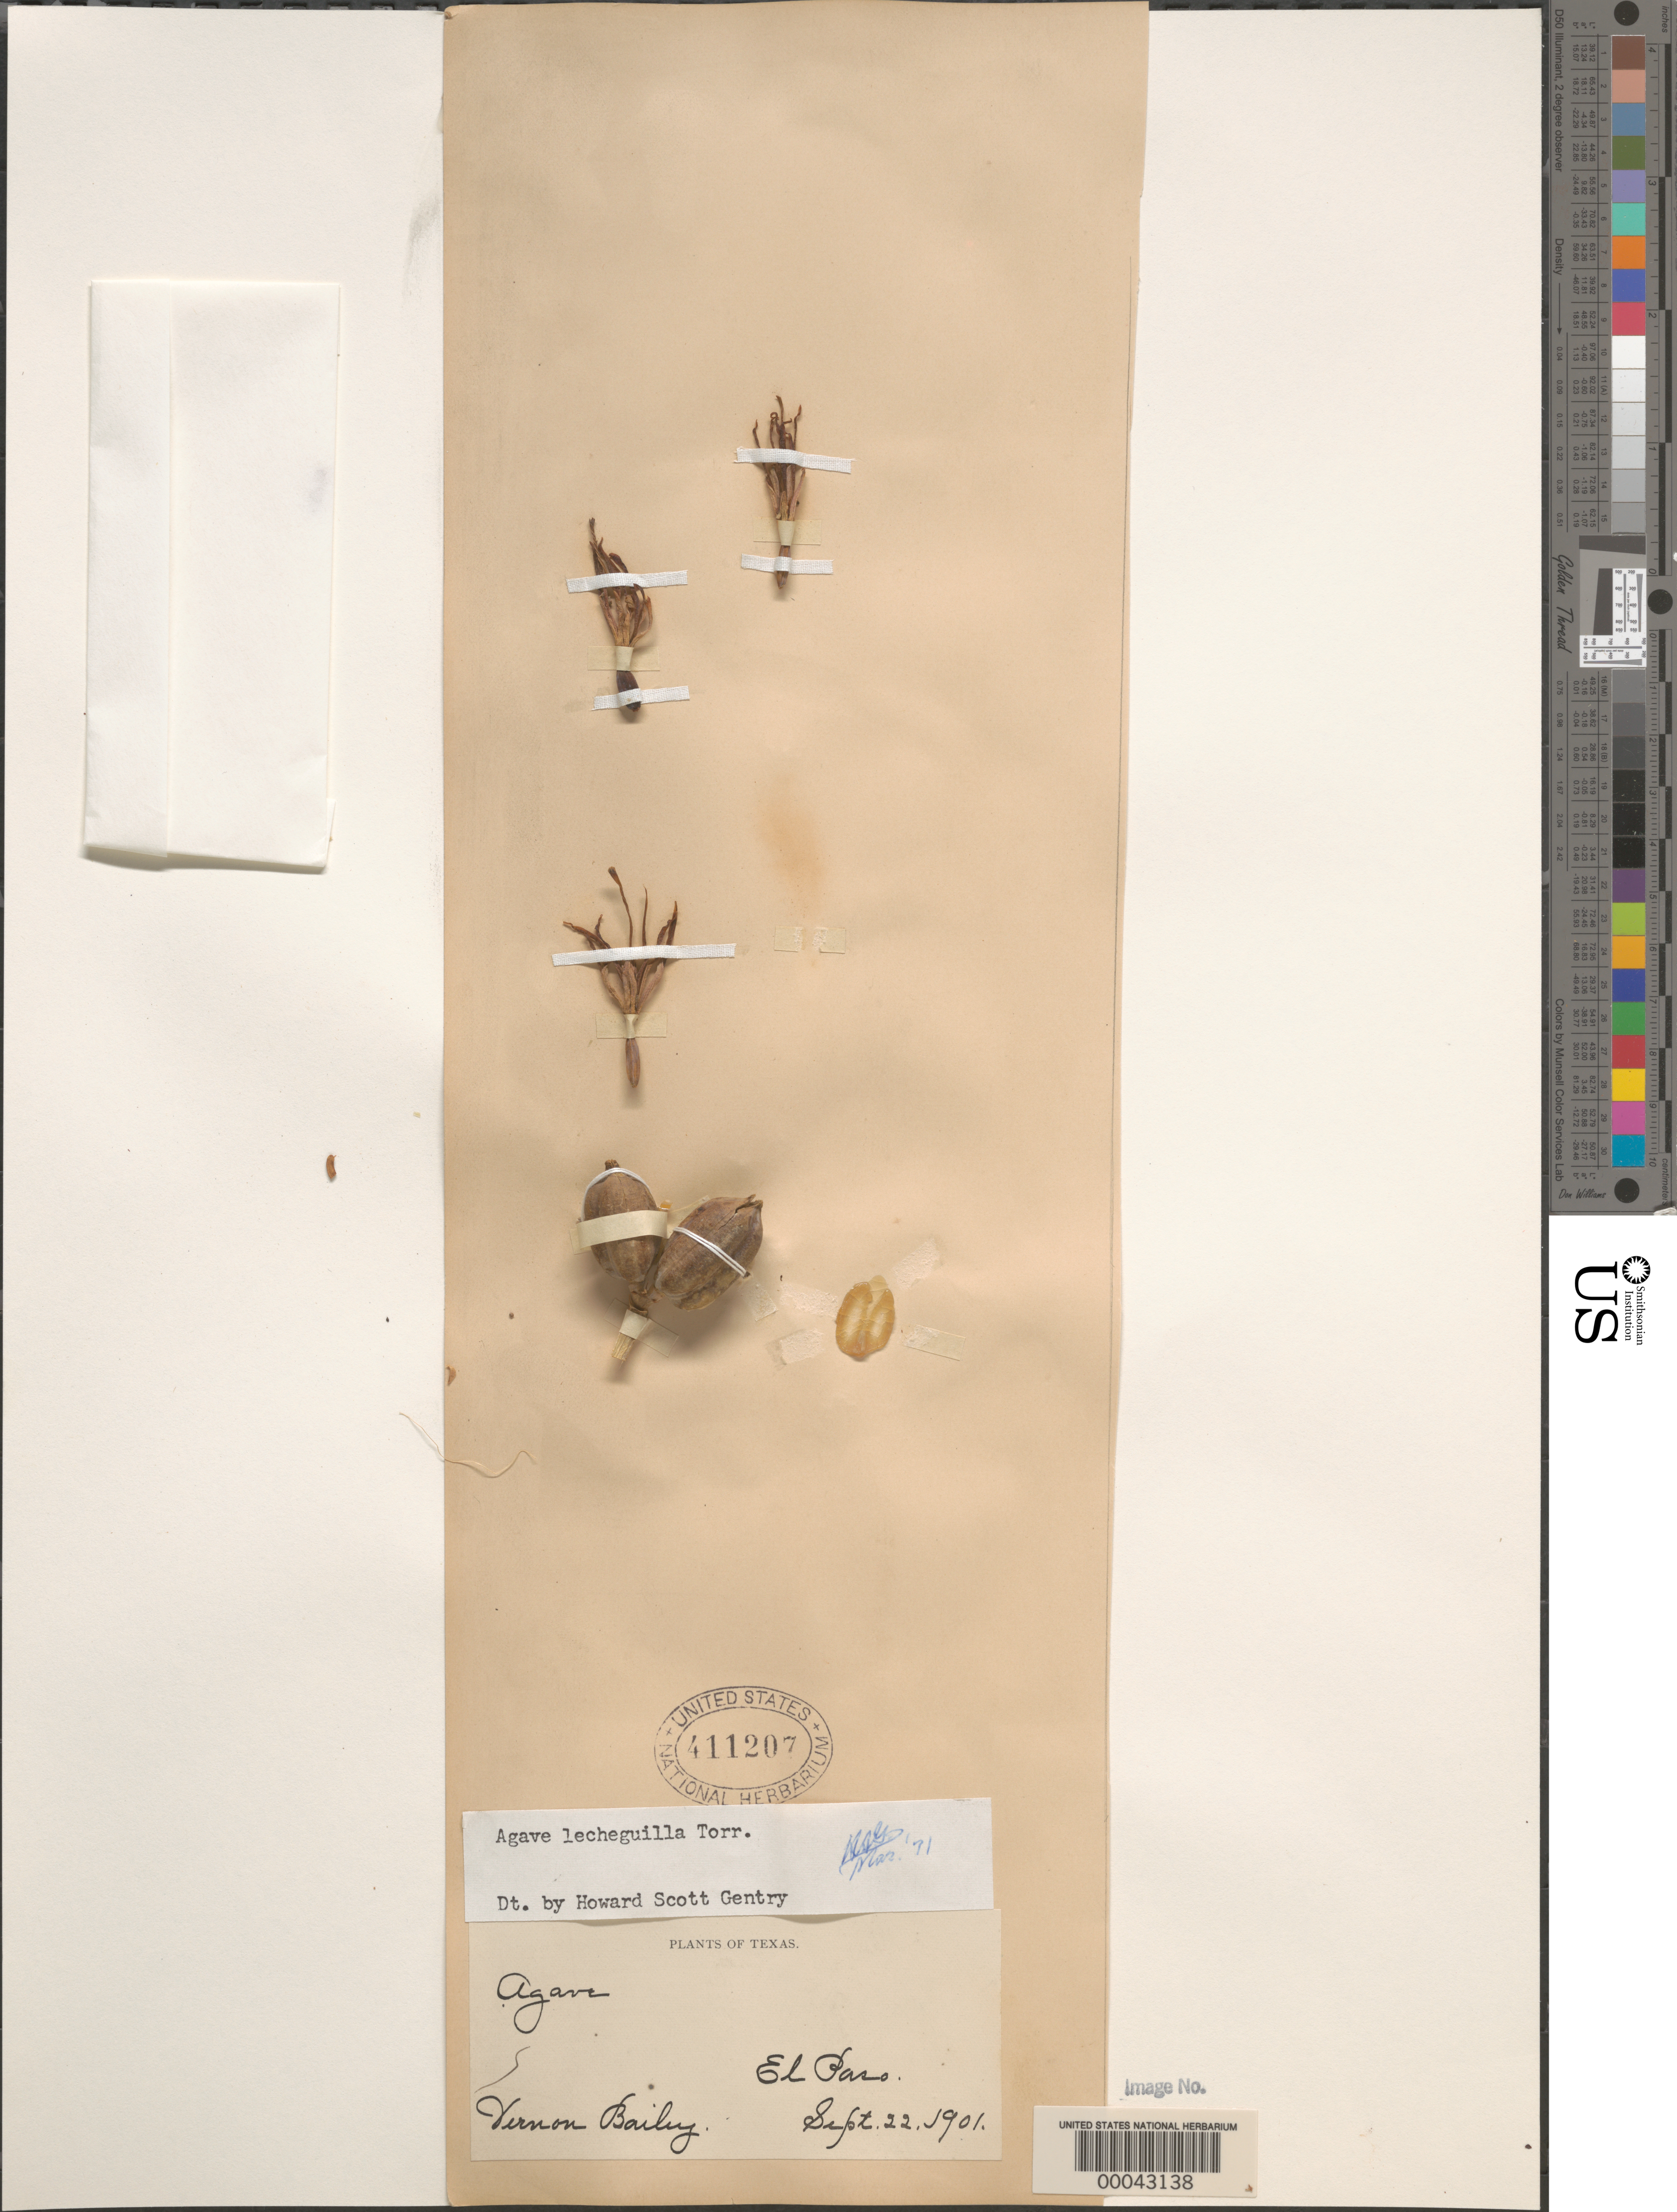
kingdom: Plantae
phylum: Tracheophyta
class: Liliopsida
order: Asparagales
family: Asparagaceae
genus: Agave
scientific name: Agave lechuguilla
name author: Torr.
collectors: V. O. Bailey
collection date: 1901-09-22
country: United States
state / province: Texas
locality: El Paso.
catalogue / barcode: US 411207